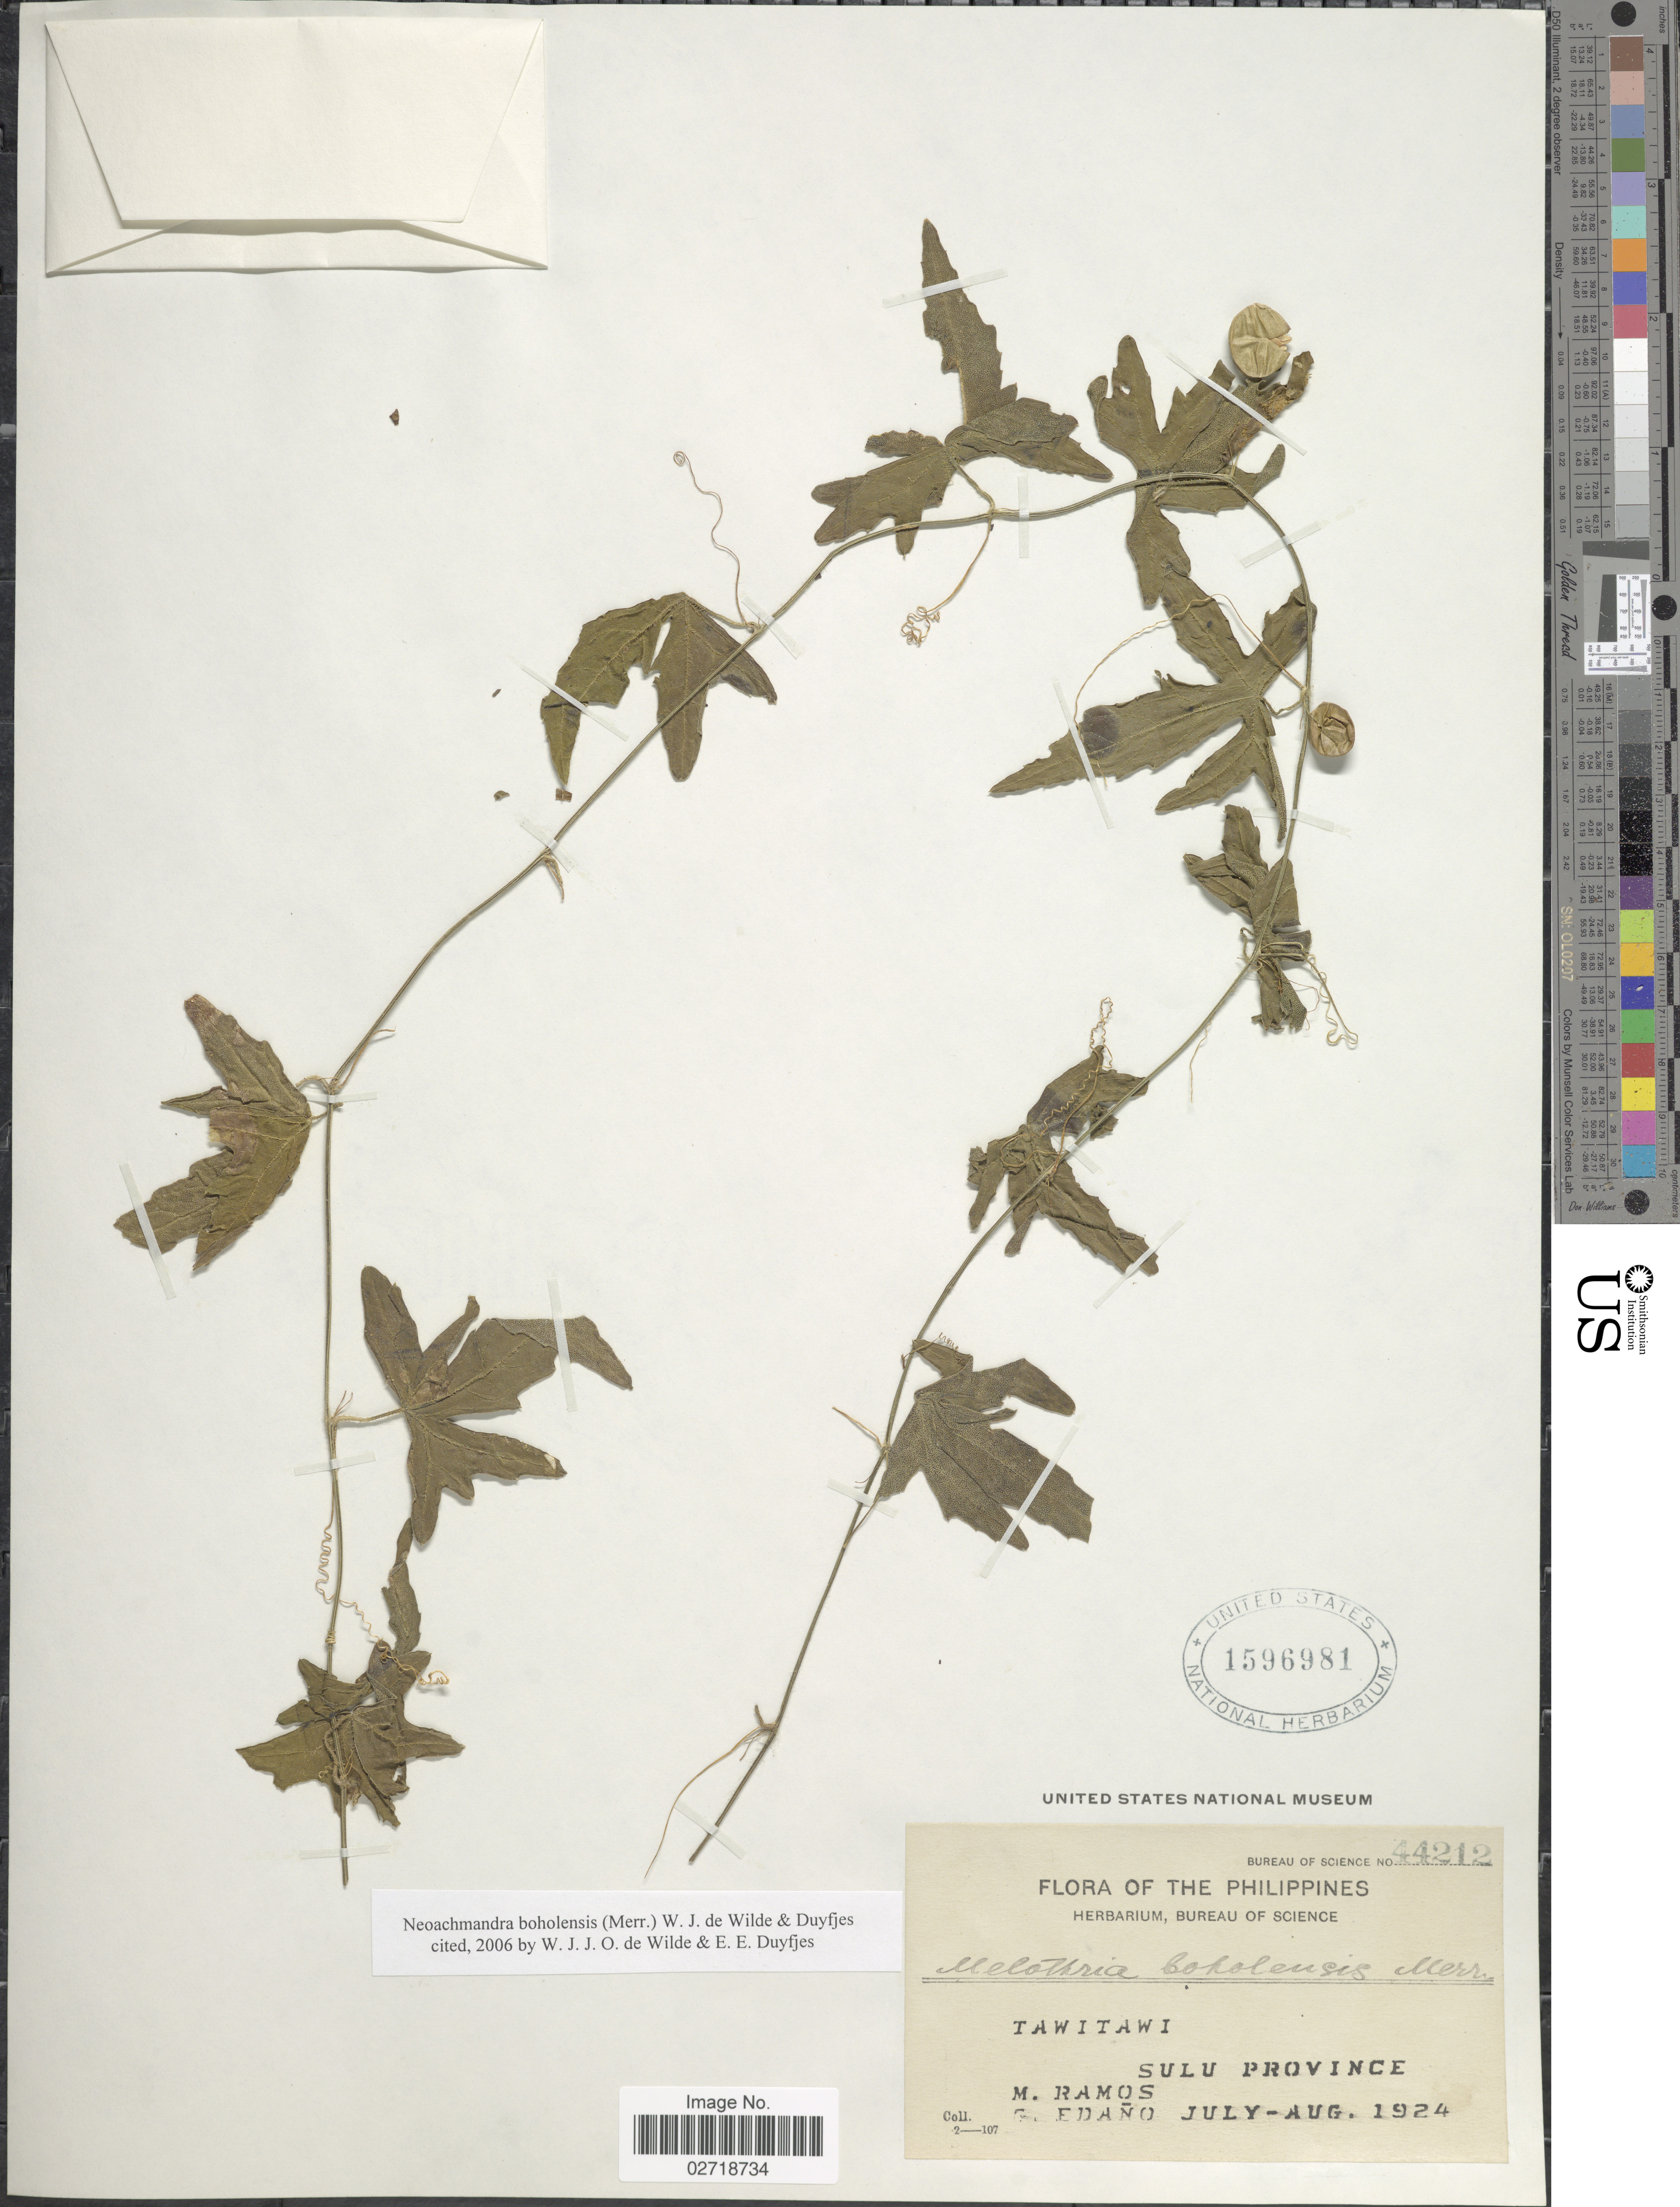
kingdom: Plantae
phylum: Tracheophyta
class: Magnoliopsida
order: Cucurbitales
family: Cucurbitaceae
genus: Zehneria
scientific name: Zehneria boholensis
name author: (Merr.) M.D. Dwivedi et al.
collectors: M. Ramos & G. Edaño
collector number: Bureau of Science 44212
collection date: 1924-07/1924-08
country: Philippines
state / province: Muslim Mindanao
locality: Tawitawi. Sulu Province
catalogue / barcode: US 1596981